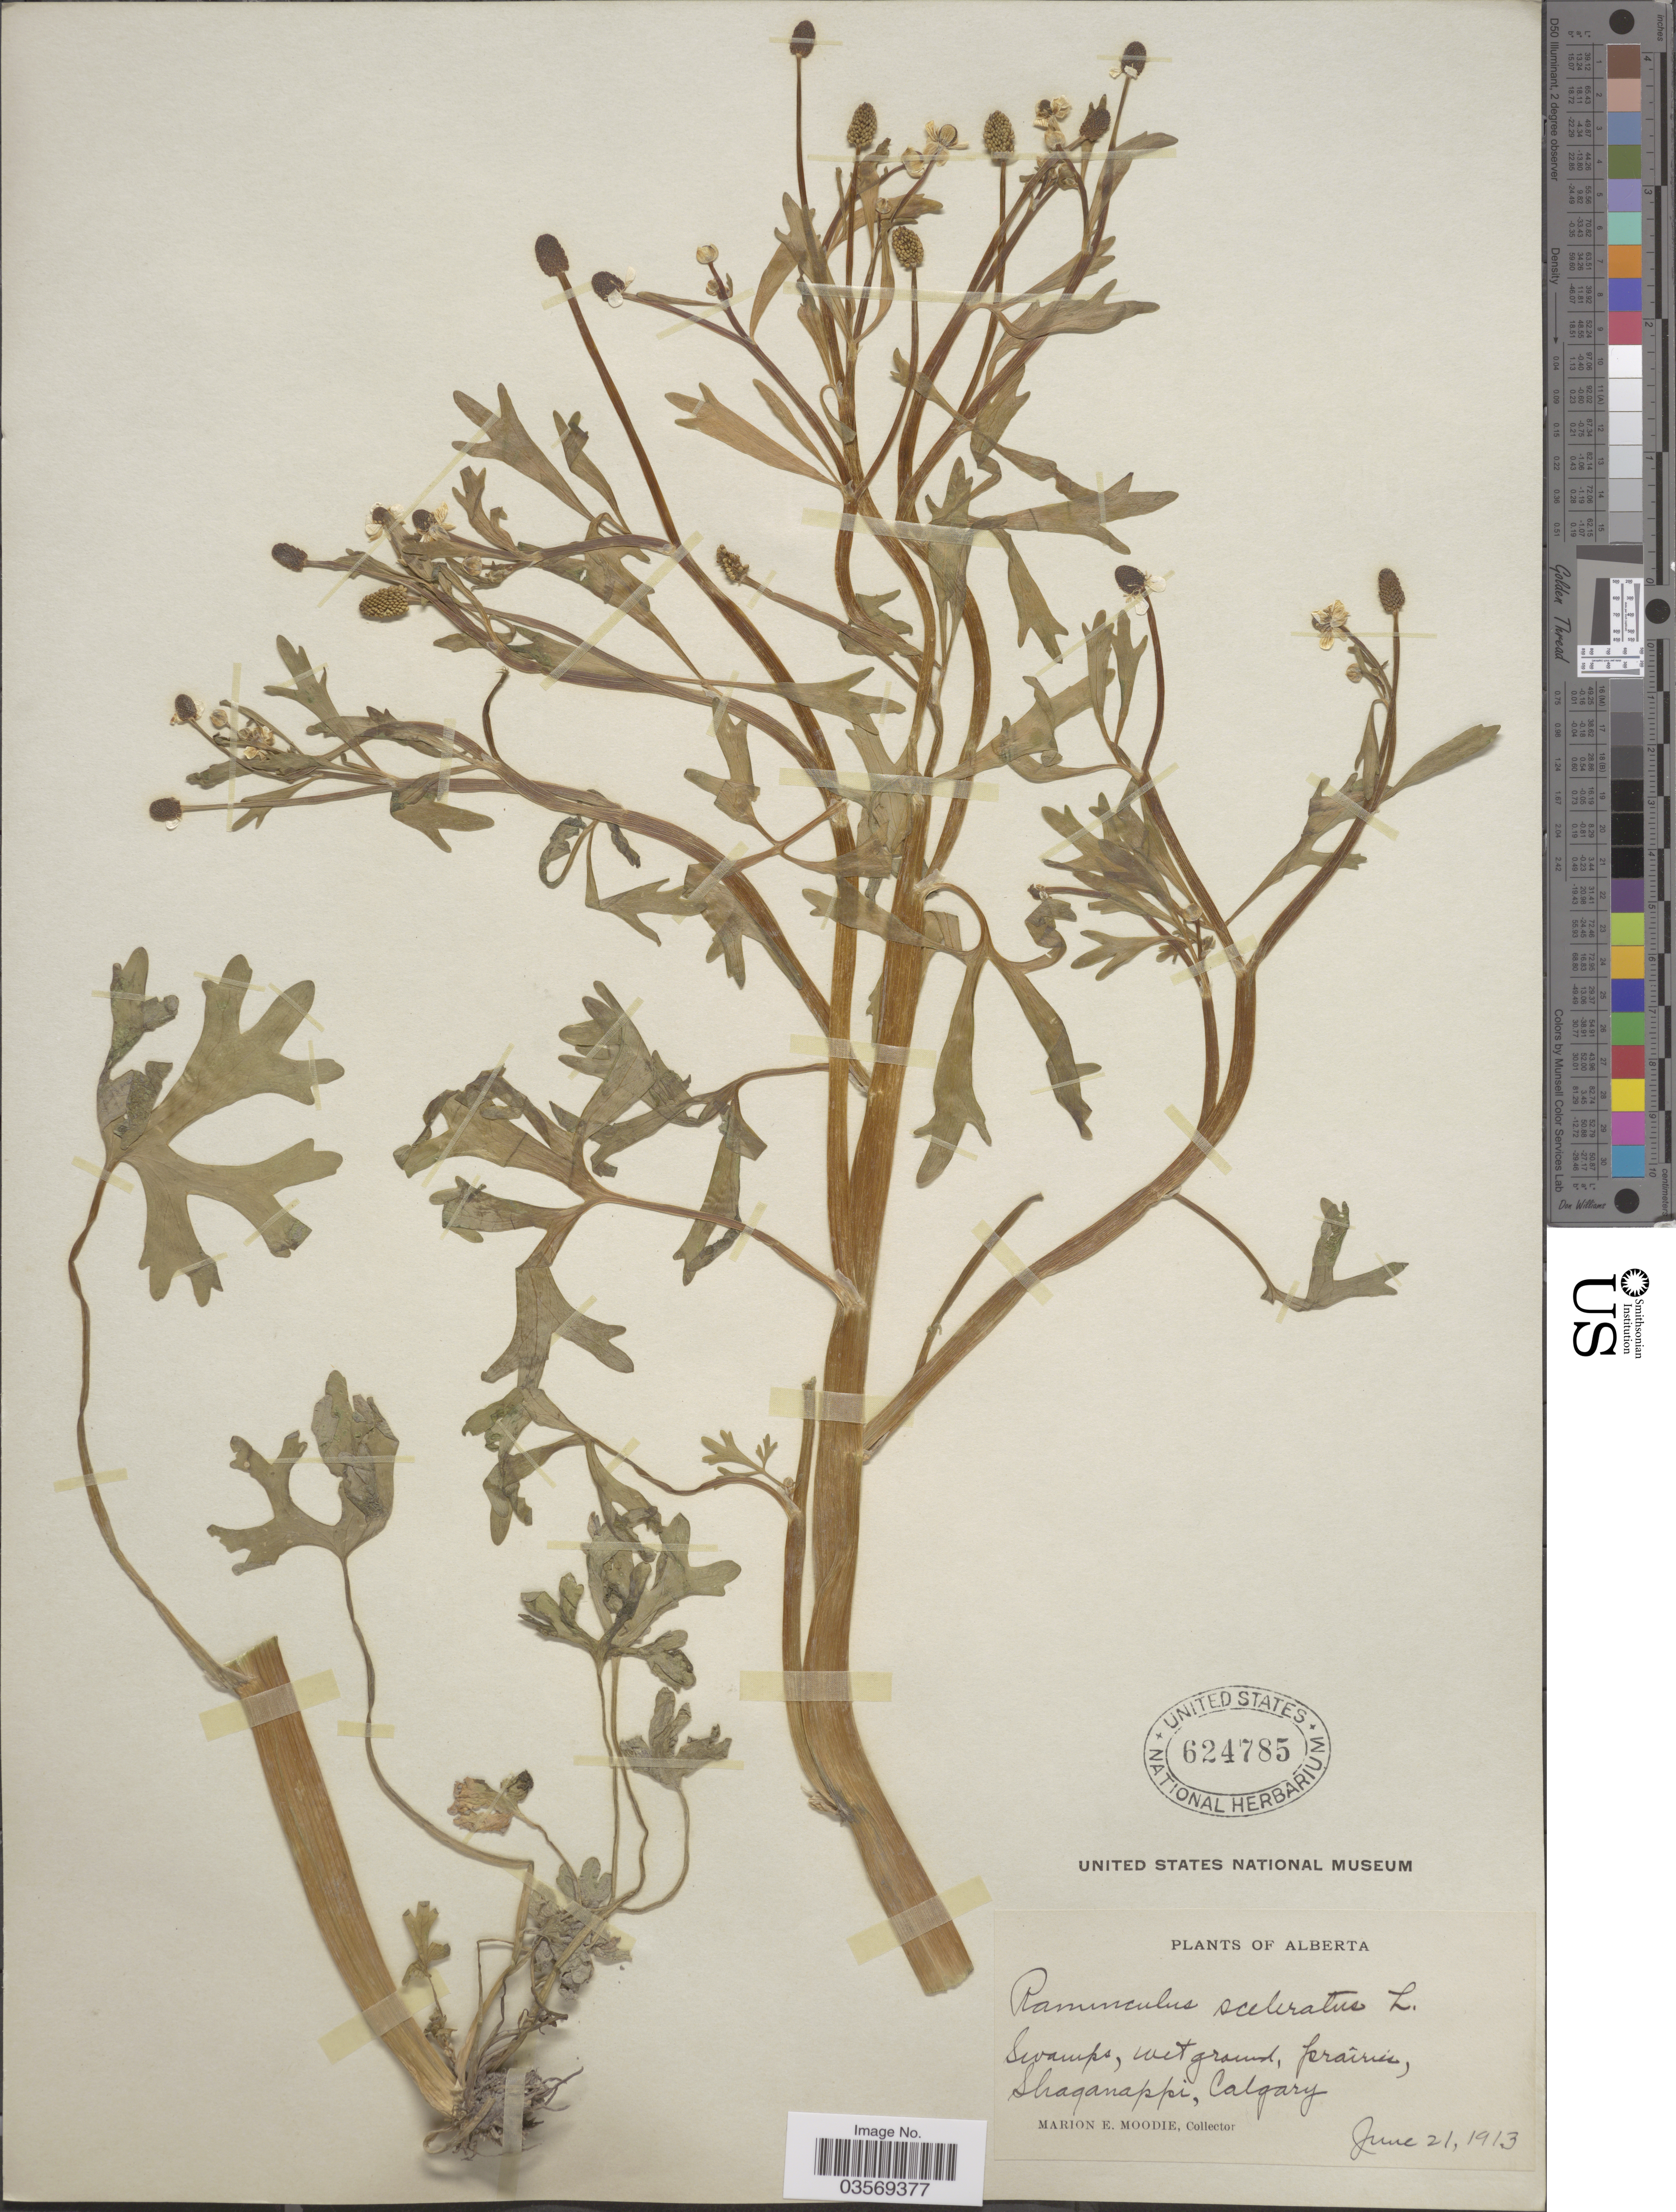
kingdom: Plantae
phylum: Tracheophyta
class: Magnoliopsida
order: Ranunculales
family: Ranunculaceae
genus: Ranunculus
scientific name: Ranunculus sceleratus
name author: L.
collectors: M. E. Moodie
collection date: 1913-06-21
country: Canada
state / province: Alberta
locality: Shaganappi, Calgary.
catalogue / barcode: US 624785